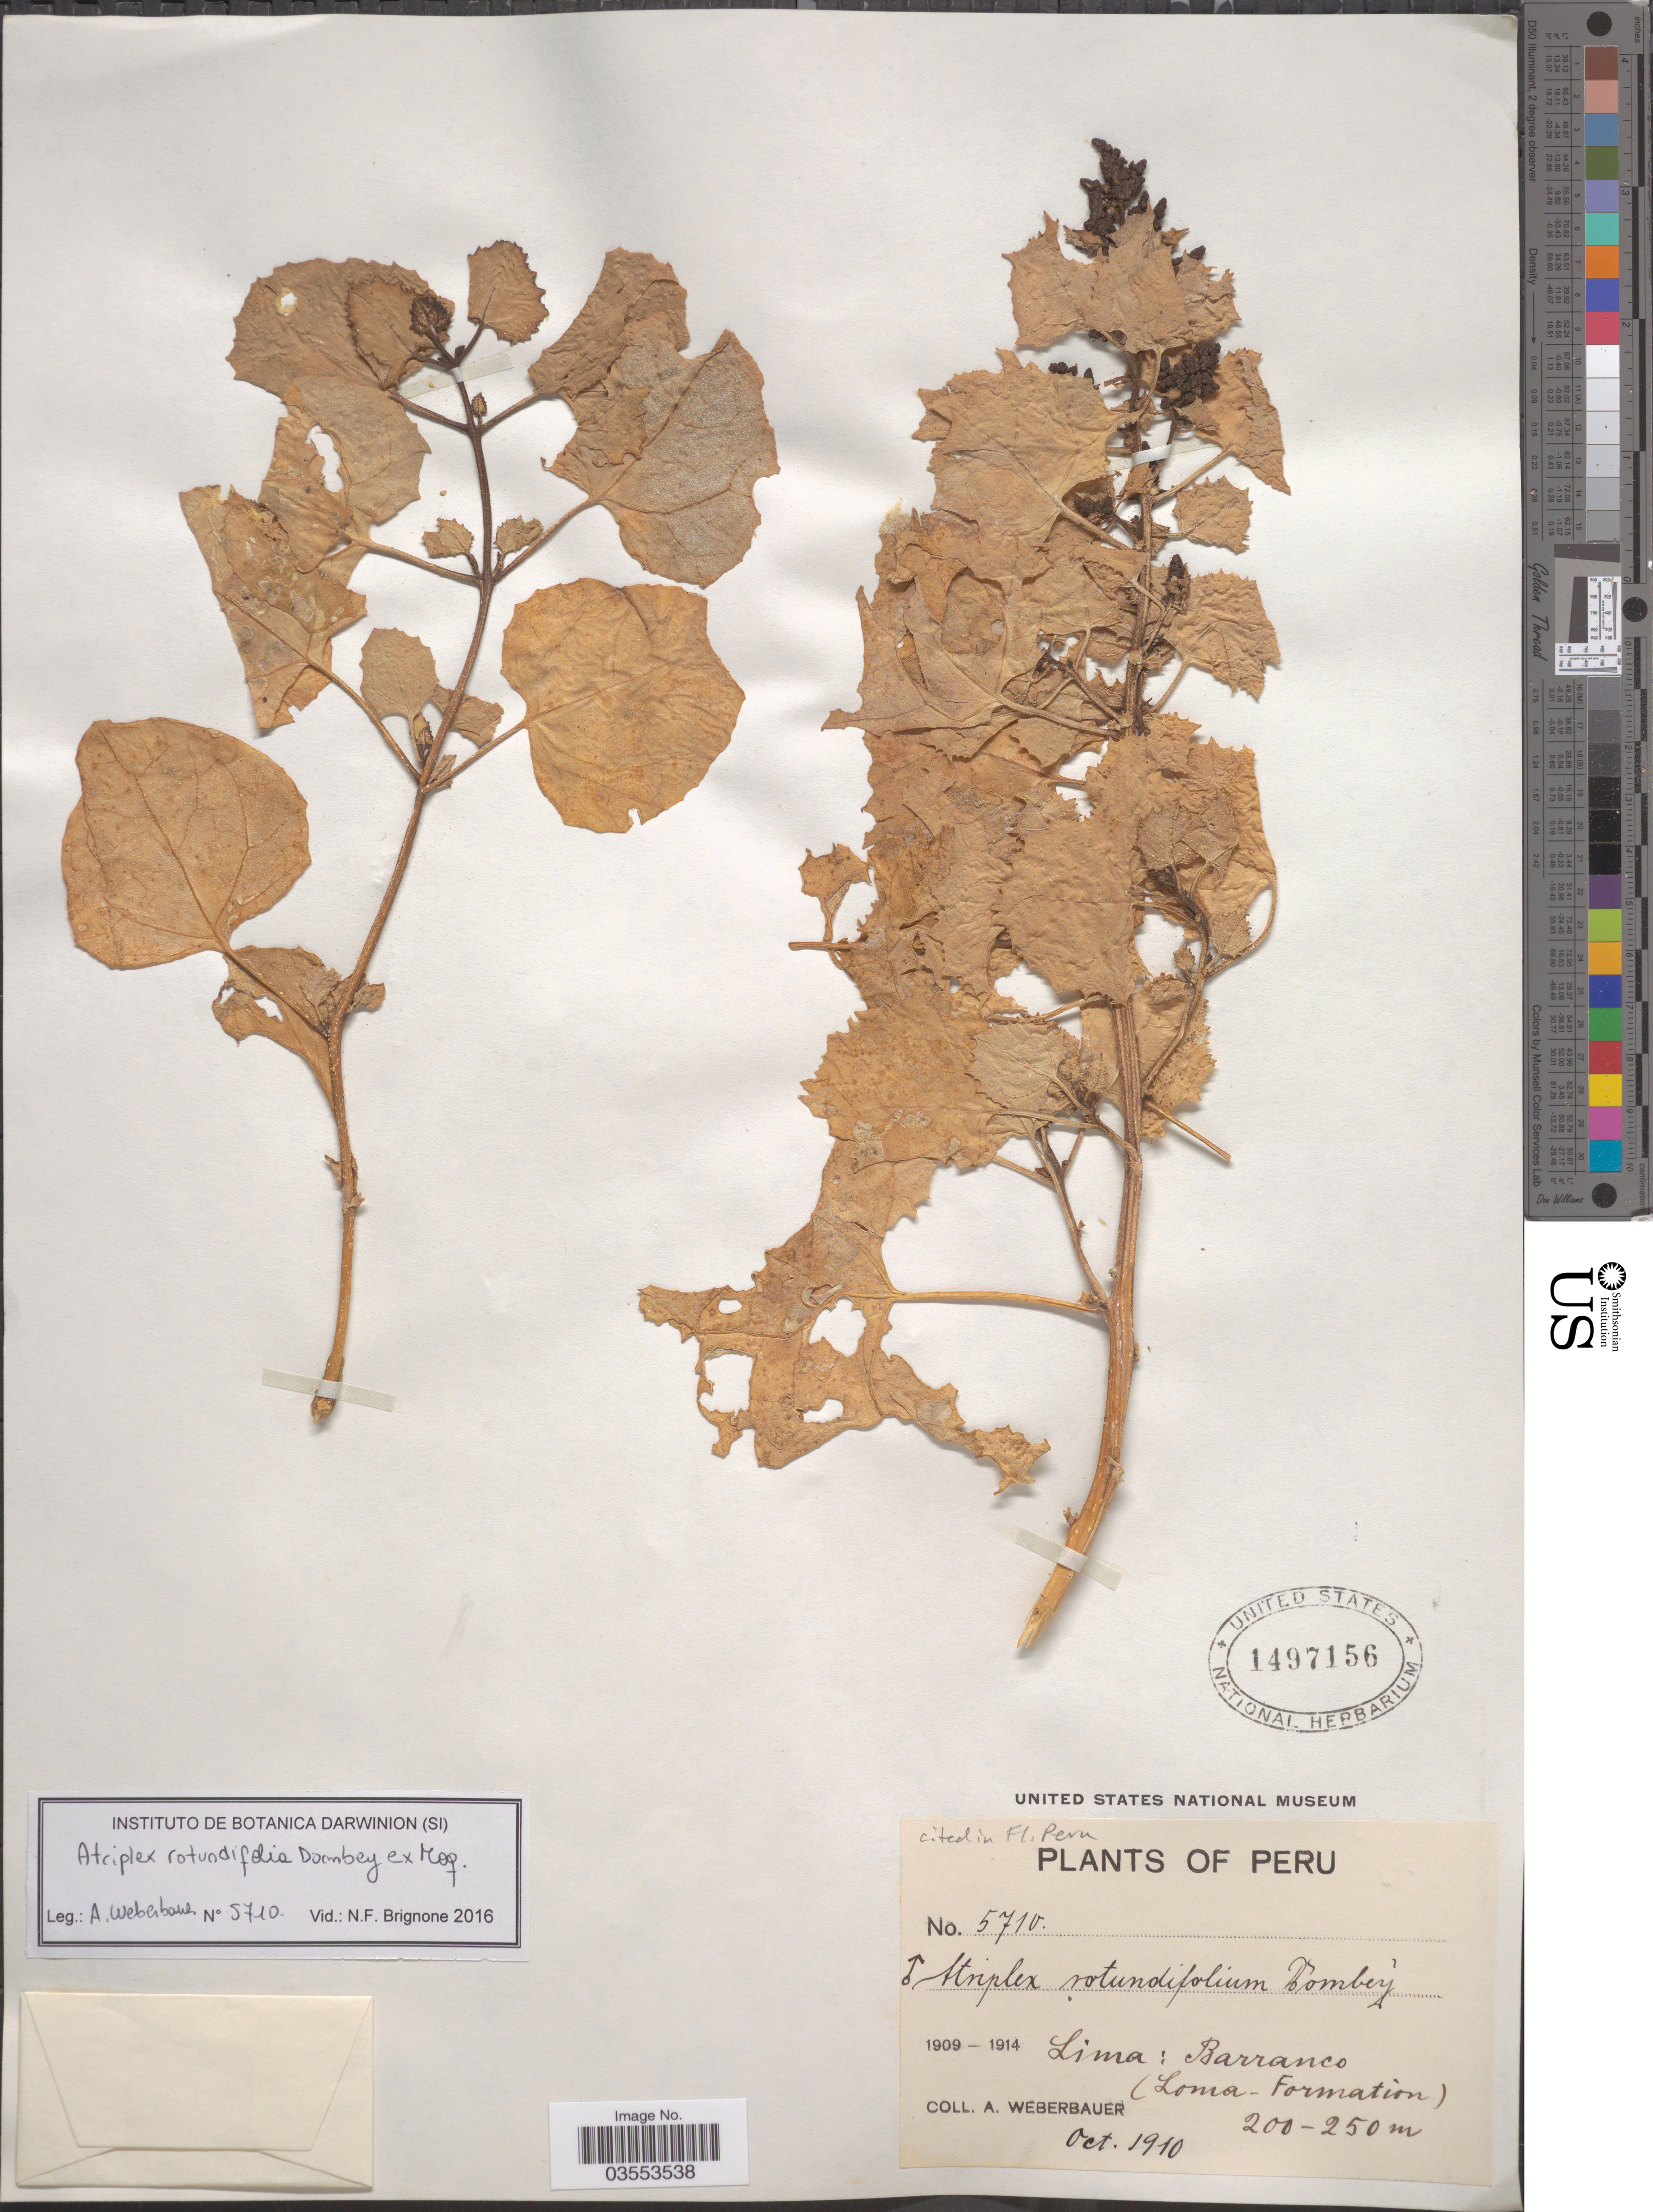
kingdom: Plantae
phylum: Tracheophyta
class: Magnoliopsida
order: Caryophyllales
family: Amaranthaceae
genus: Atriplex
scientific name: Atriplex rotundifolia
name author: Dombey ex Moq.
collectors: A. Weberbauer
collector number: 5710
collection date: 1910-10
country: Peru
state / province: Lima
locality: Barranco (Loma-Formation).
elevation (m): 200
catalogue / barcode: US 1497156